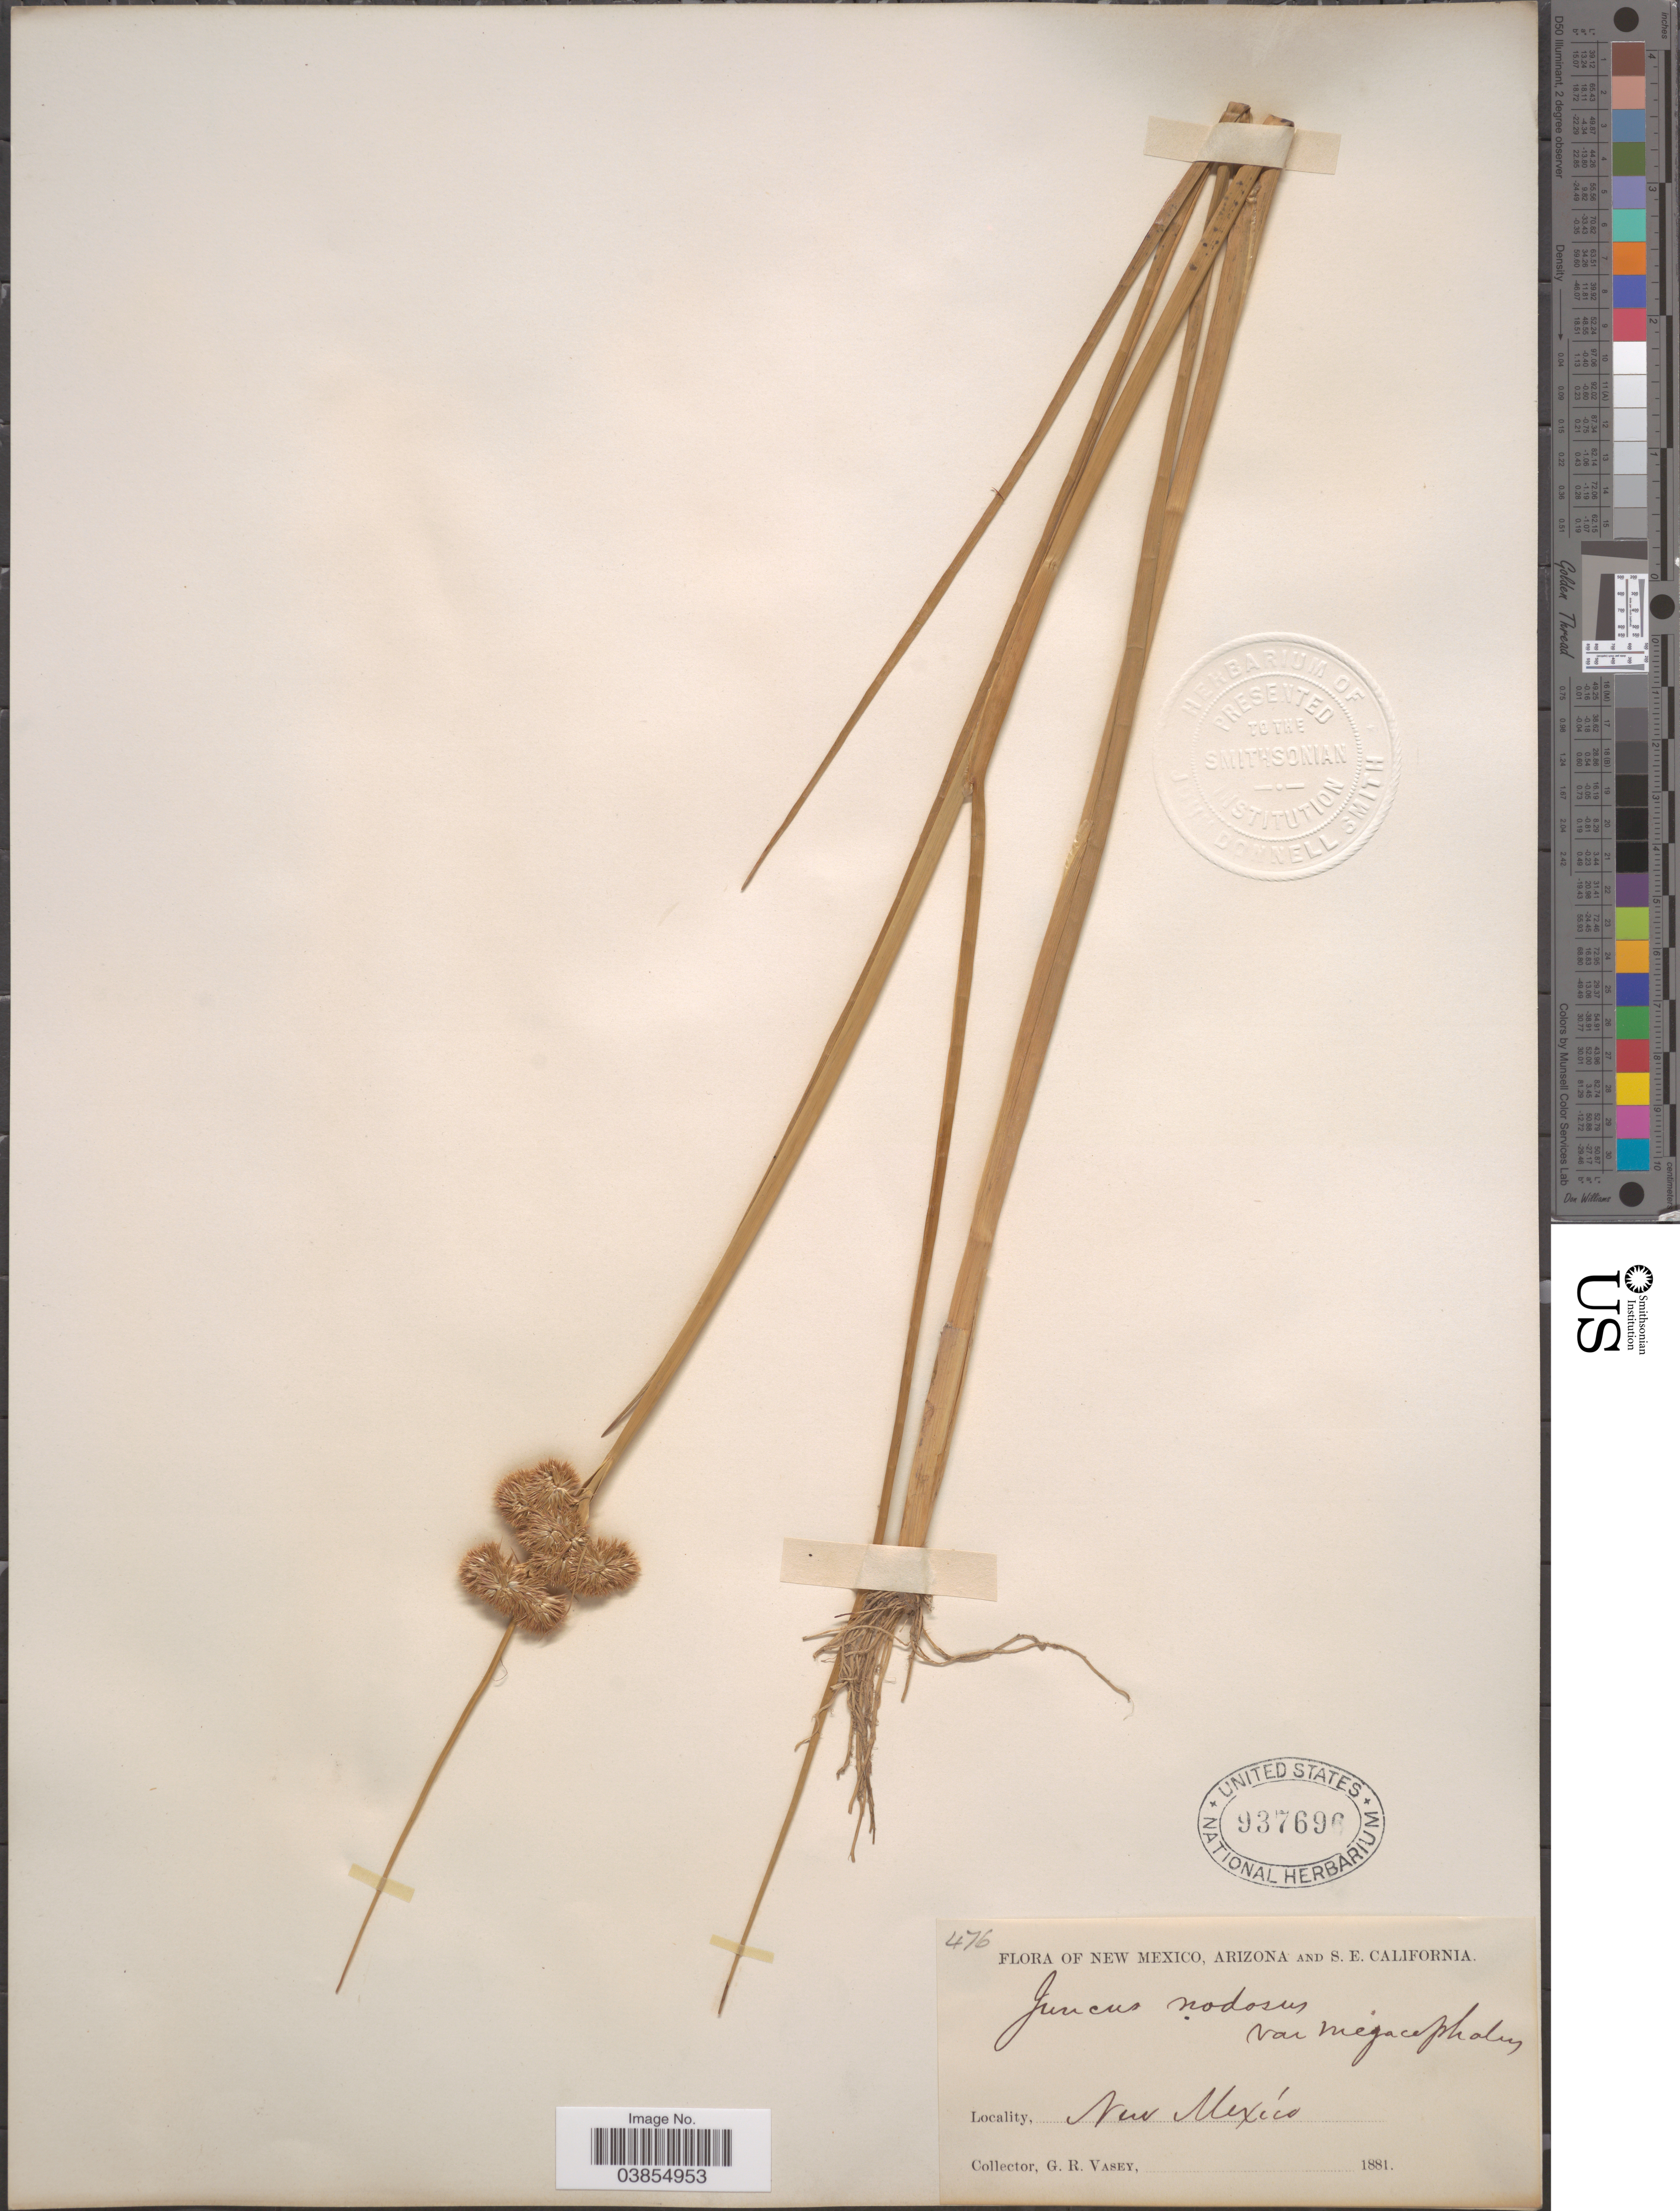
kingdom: Plantae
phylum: Tracheophyta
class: Liliopsida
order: Poales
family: Juncaceae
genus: Juncus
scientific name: Juncus megacephalus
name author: M.A. Curtis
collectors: G. R. Vasey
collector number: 476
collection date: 1881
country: United States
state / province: New Mexico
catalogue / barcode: US 937696